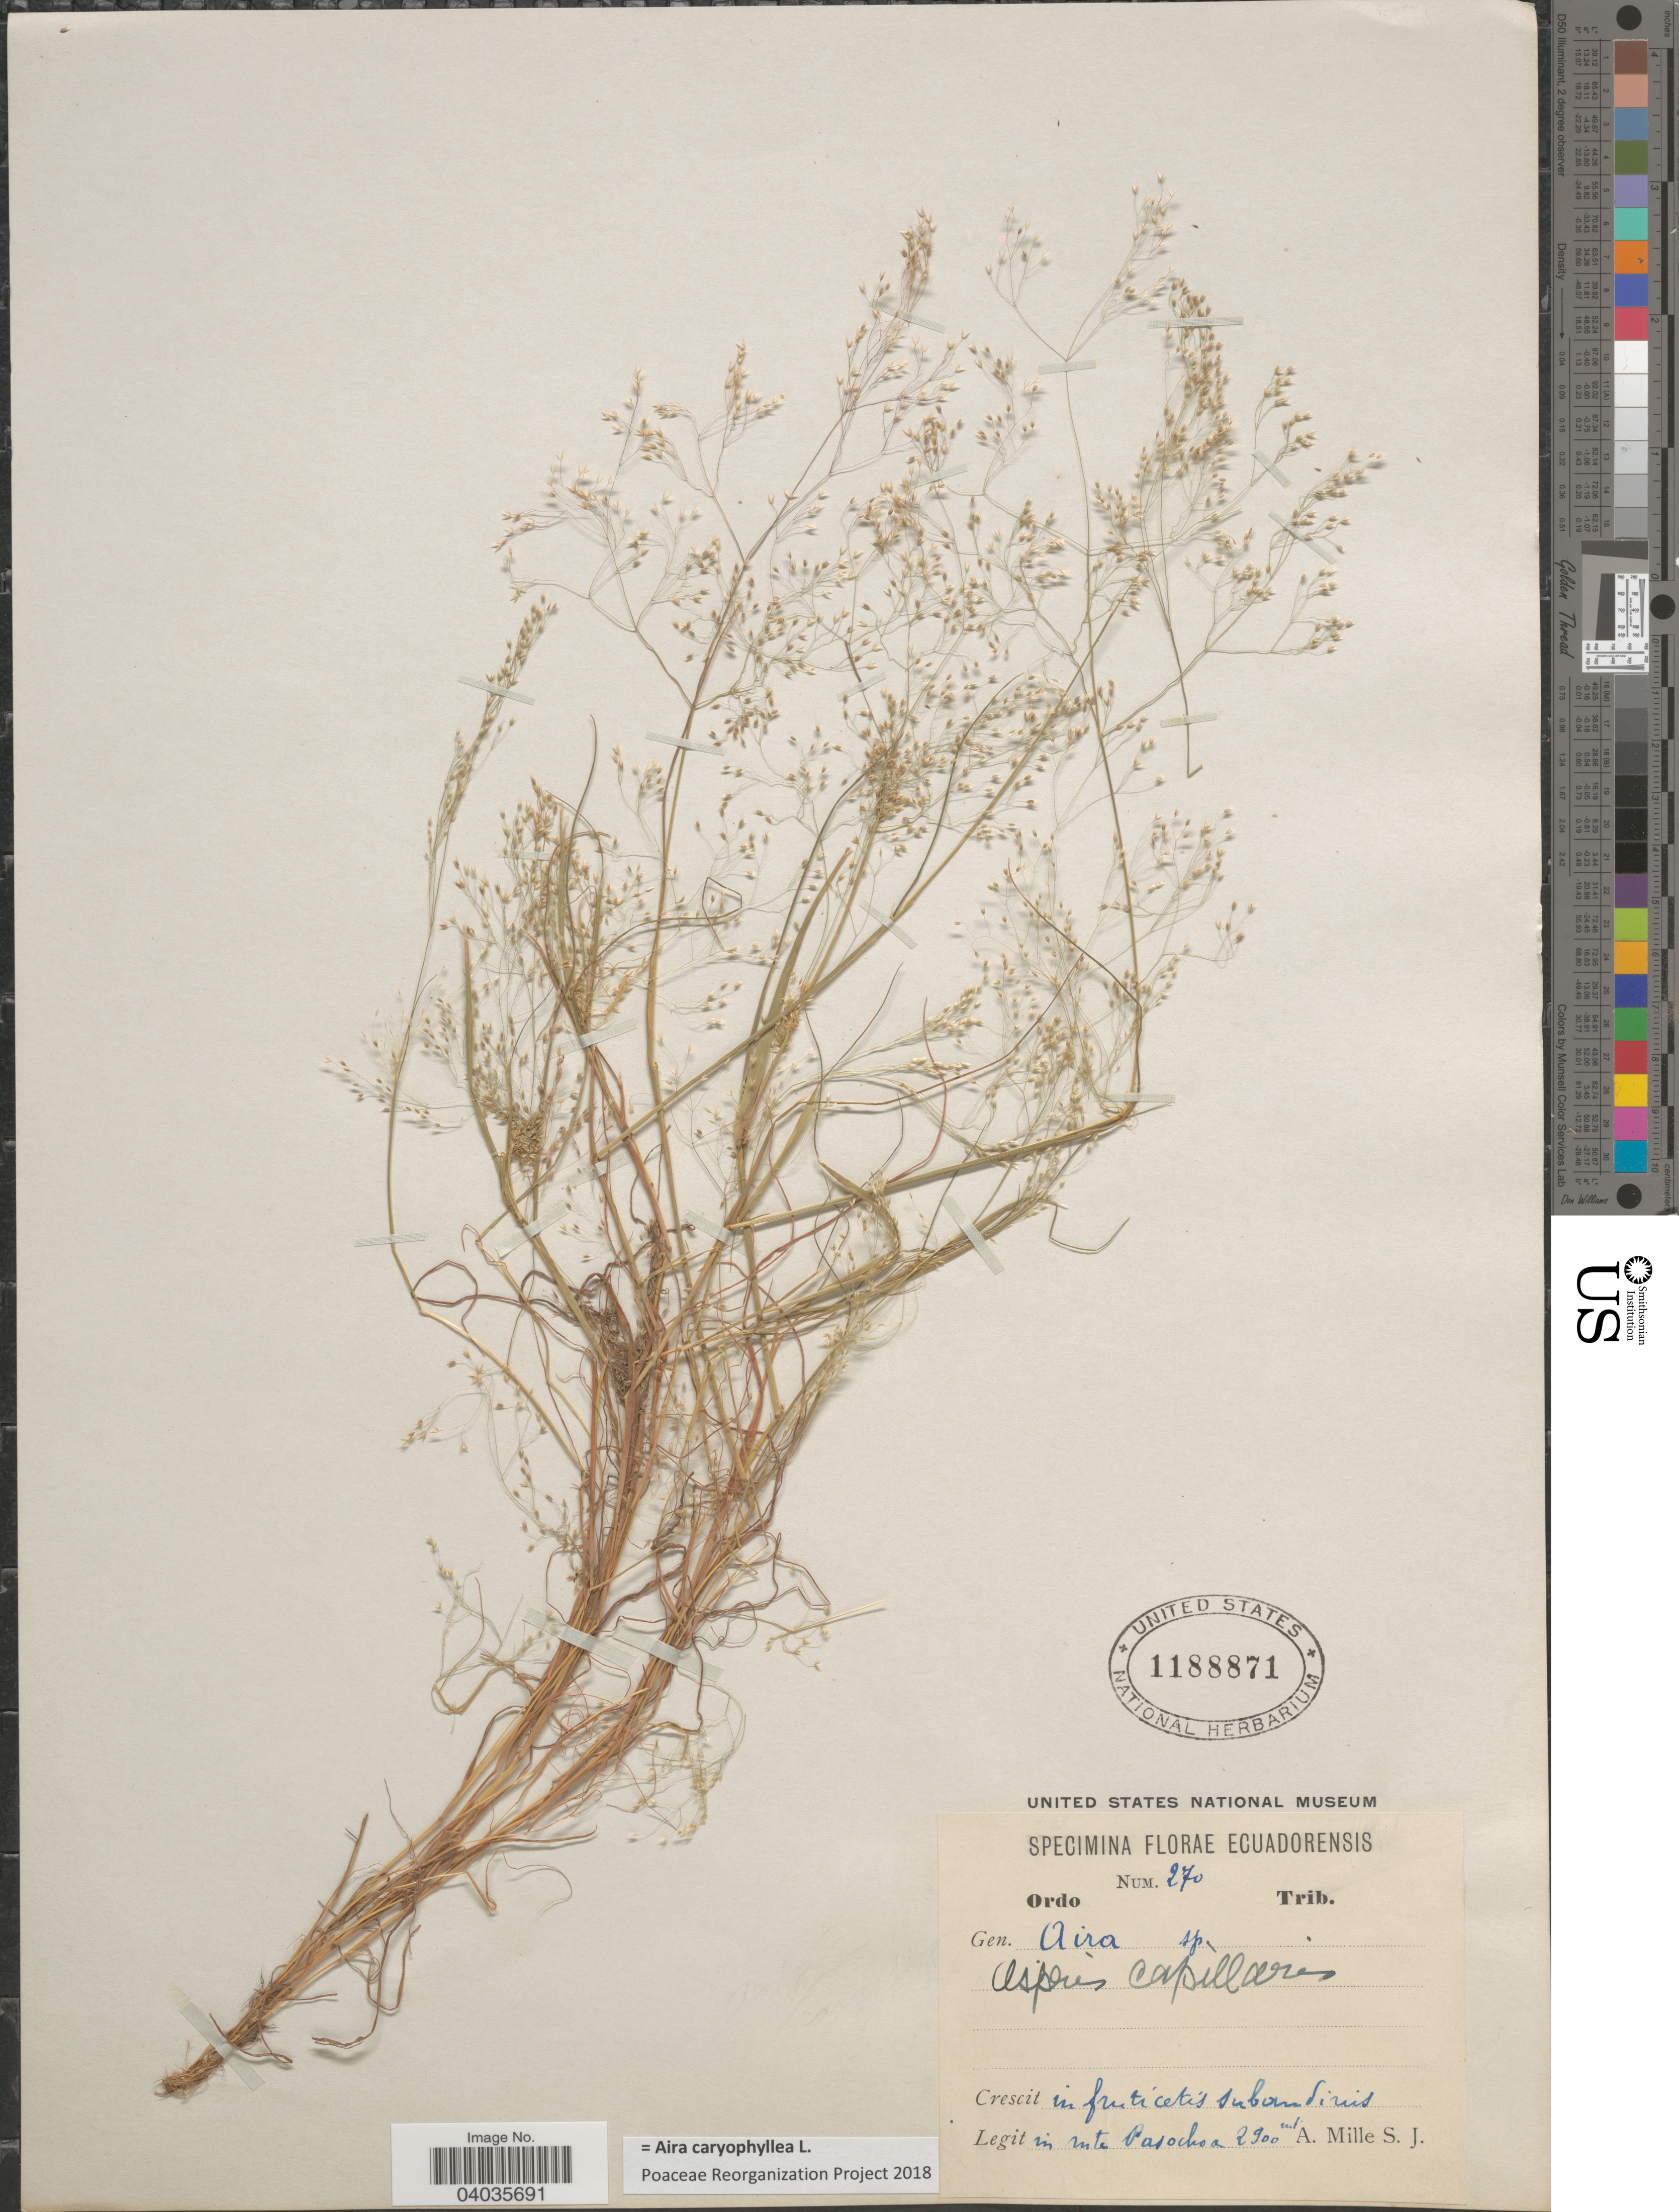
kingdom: Plantae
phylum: Tracheophyta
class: Liliopsida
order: Poales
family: Poaceae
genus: Aira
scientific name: Aira caryophyllea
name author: L.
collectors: A. Mille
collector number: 270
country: Ecuador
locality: Ecuadorensis. In fruticetis subandinis in mte Pasochoa.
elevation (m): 2900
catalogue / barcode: US 1188871